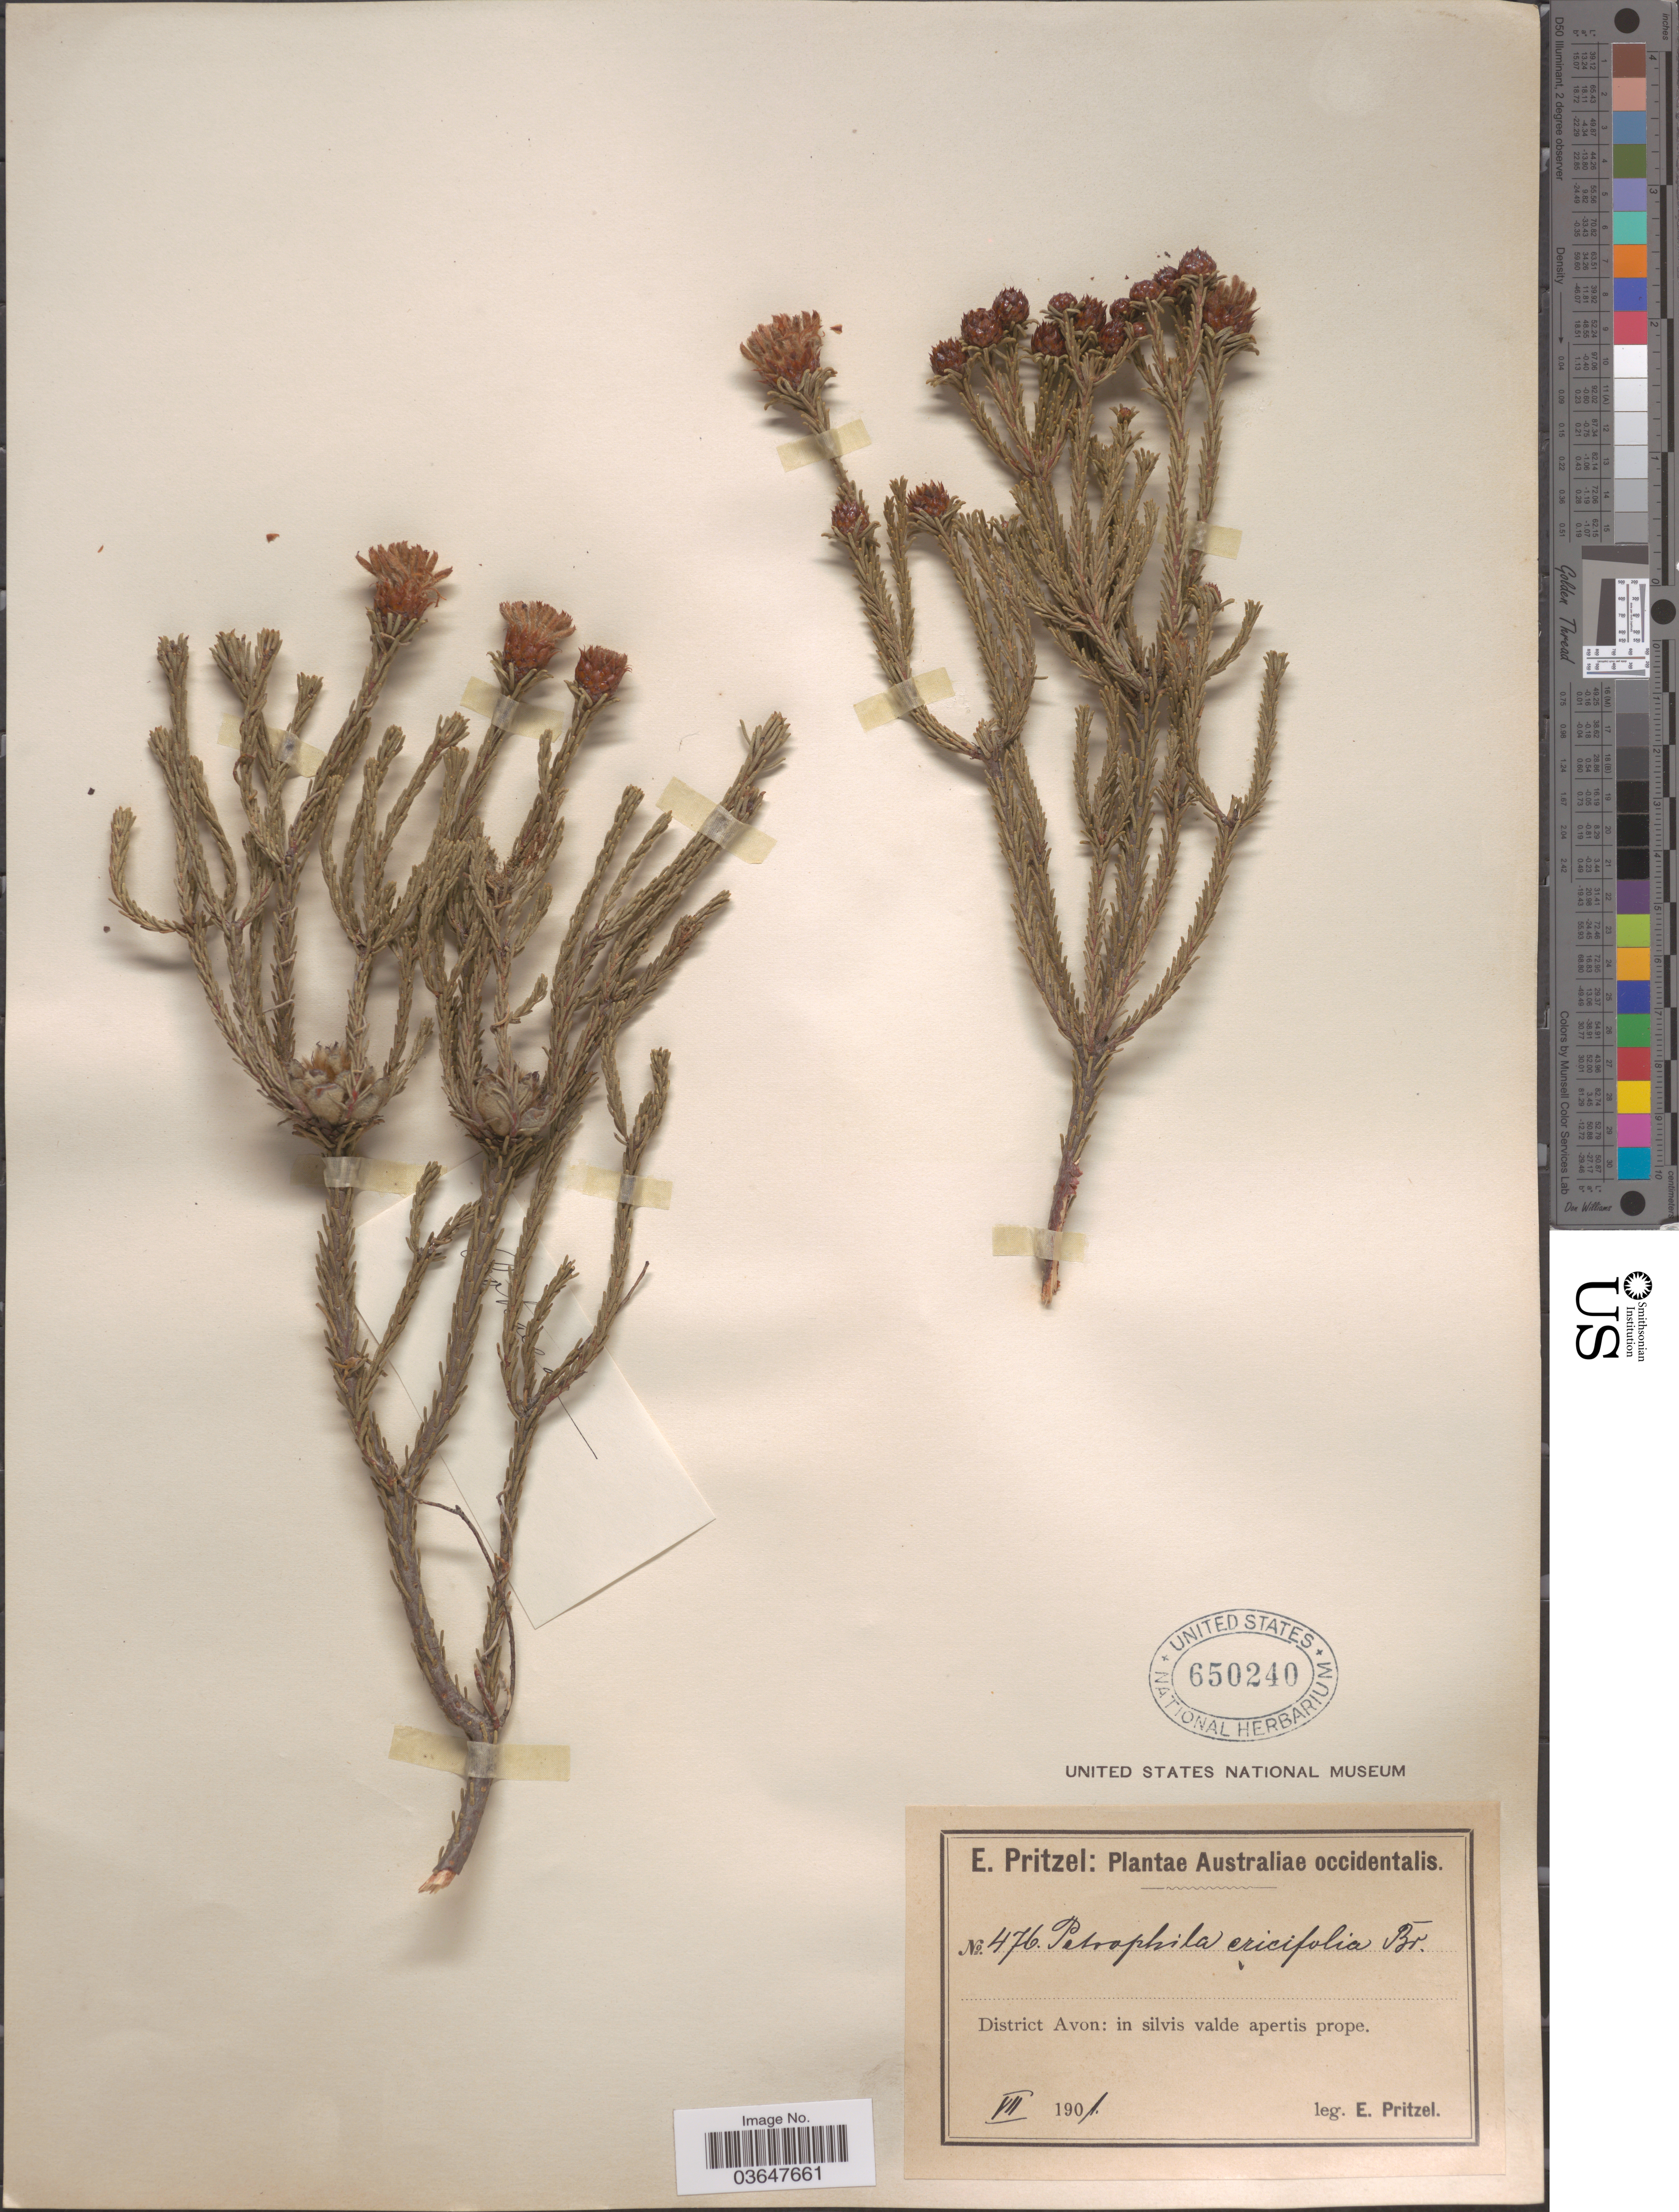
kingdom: Plantae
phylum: Tracheophyta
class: Magnoliopsida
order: Proteales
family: Proteaceae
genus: Petrophile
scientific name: Petrophile ericifolia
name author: R. Br.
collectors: E. G. Pritzel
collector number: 476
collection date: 1901-07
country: Australia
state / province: Western Australia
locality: Australiae occidentalis. District Avon: in silvis valde apertis prope.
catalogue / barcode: US 650240